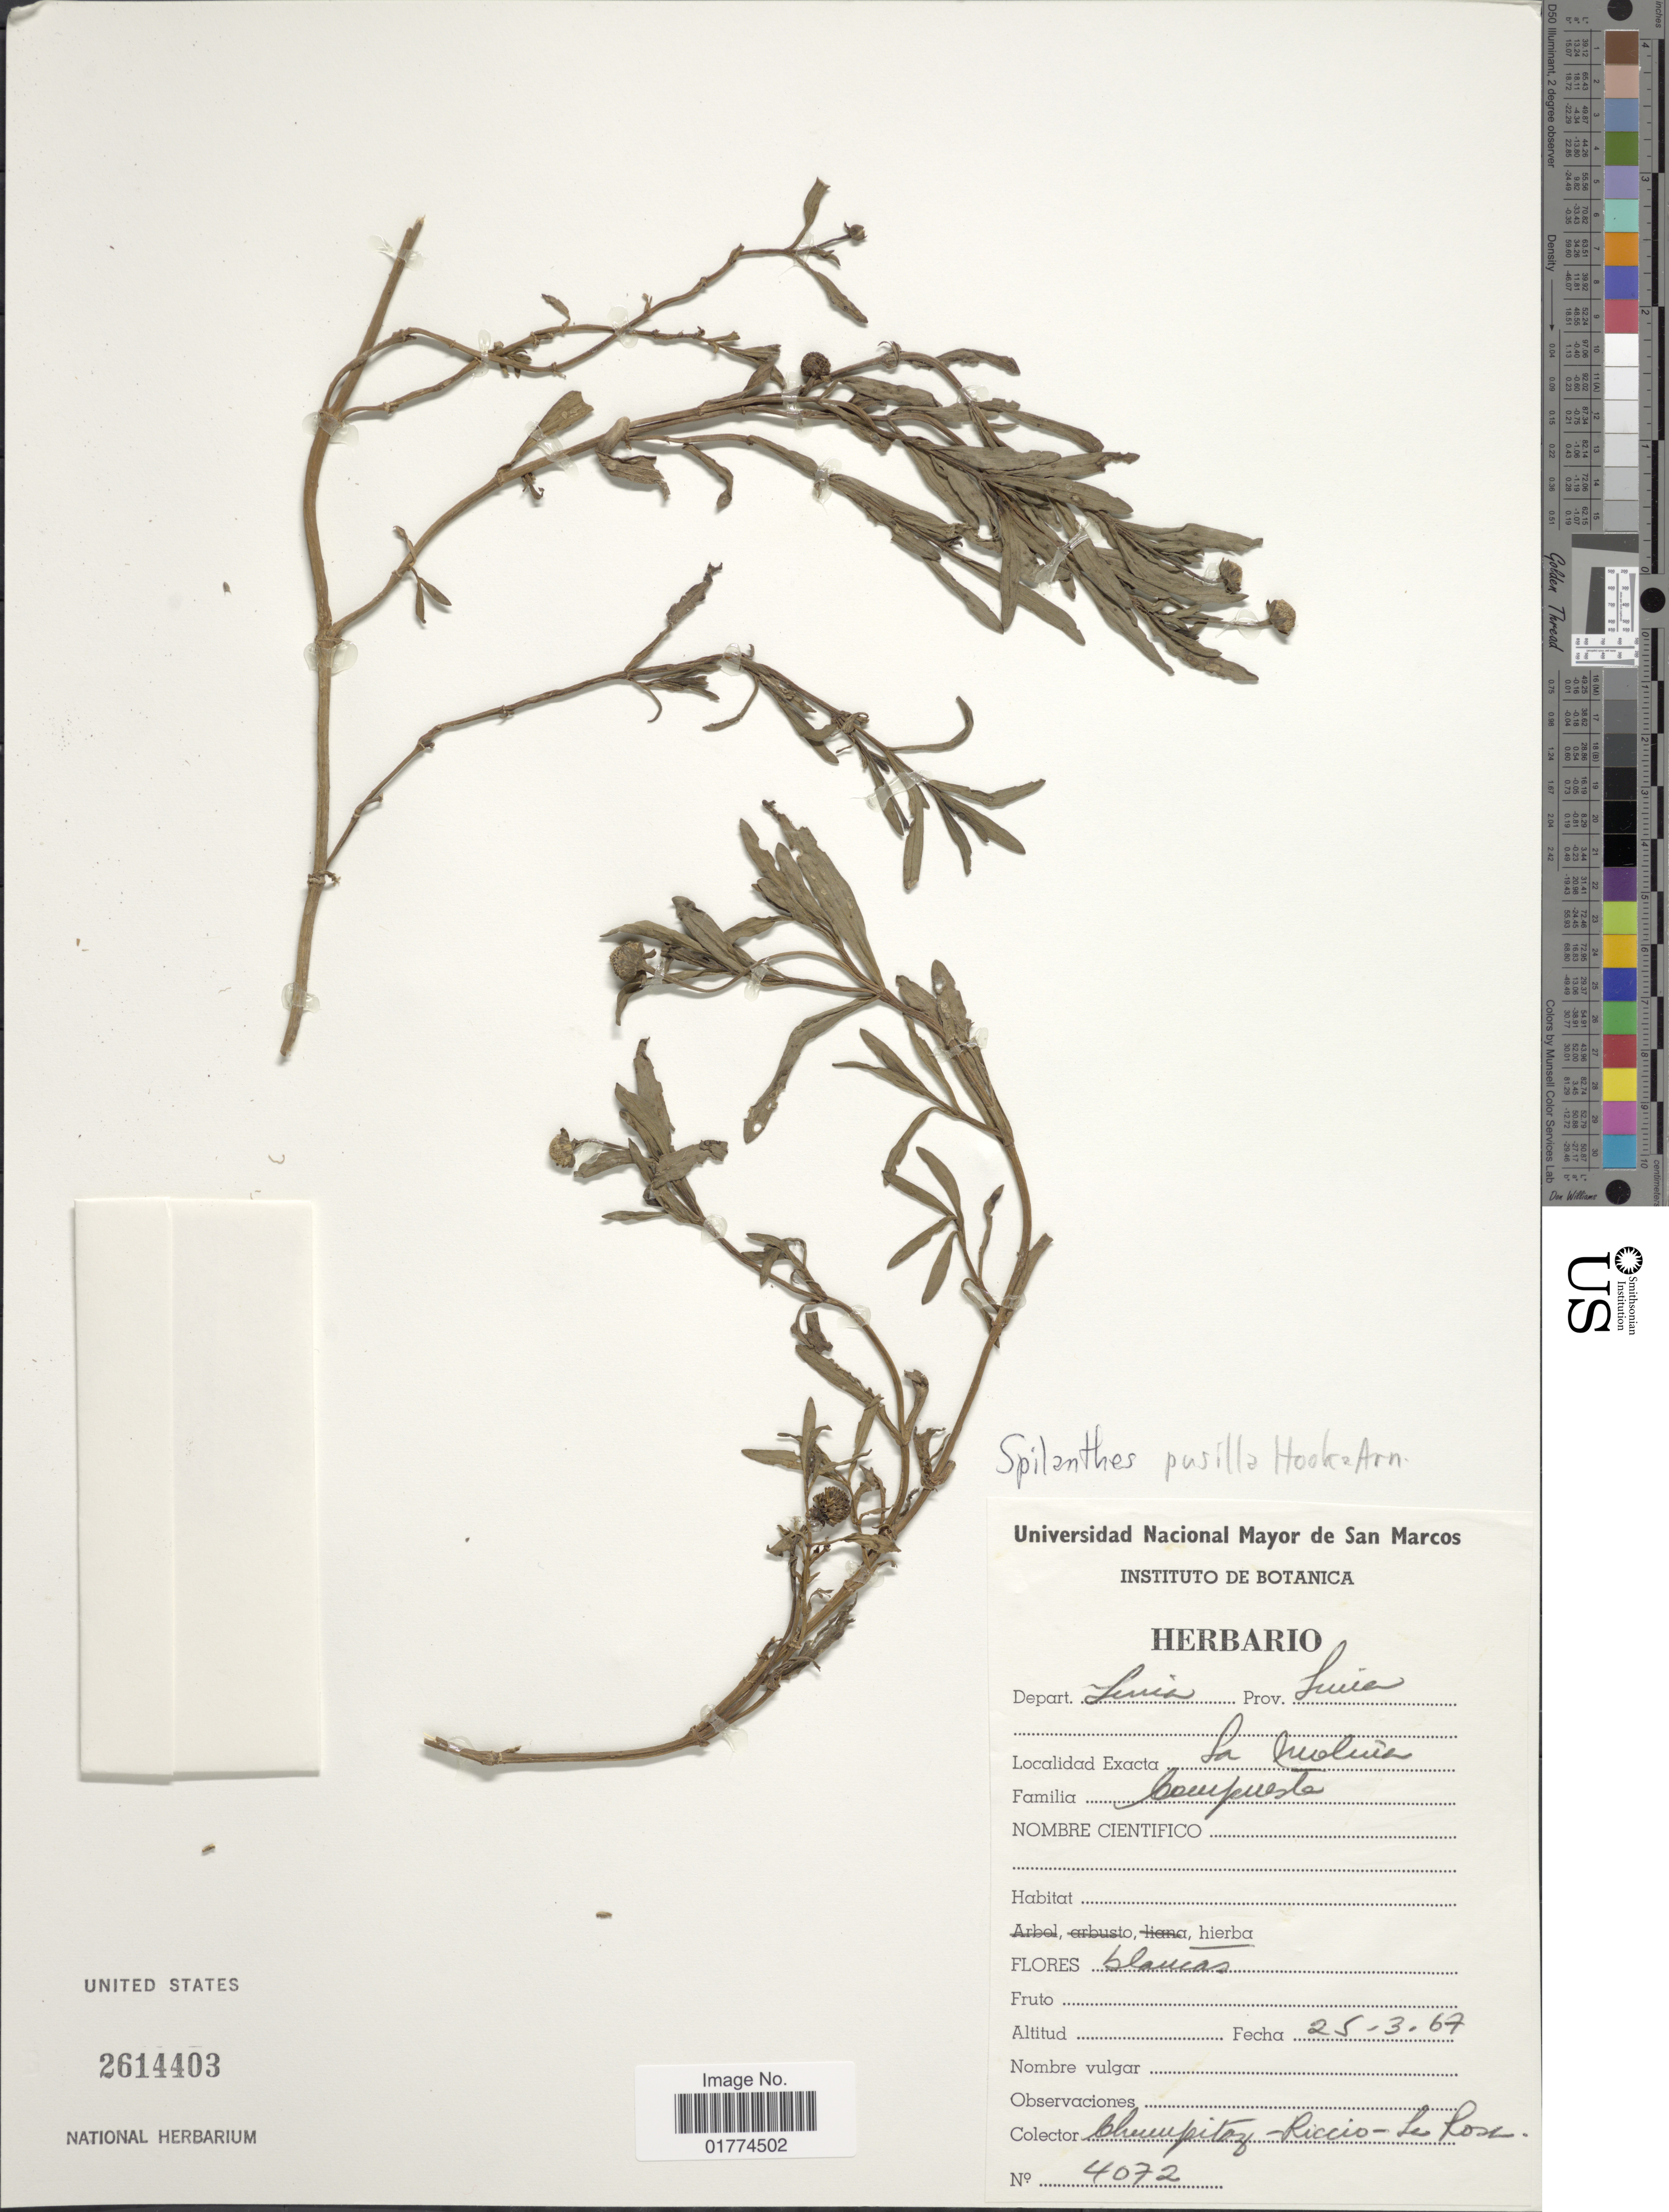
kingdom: Plantae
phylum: Tracheophyta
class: Magnoliopsida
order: Asterales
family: Asteraceae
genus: Spilanthes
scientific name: Spilanthes leiocarpa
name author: DC.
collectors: Chumpitáz, Riccio & -. La Rosa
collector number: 4072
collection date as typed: Transcribed d/m/y: 25/3/67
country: Peru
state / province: Lima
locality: Prov. Lima. Campuesta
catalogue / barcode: US 2614403